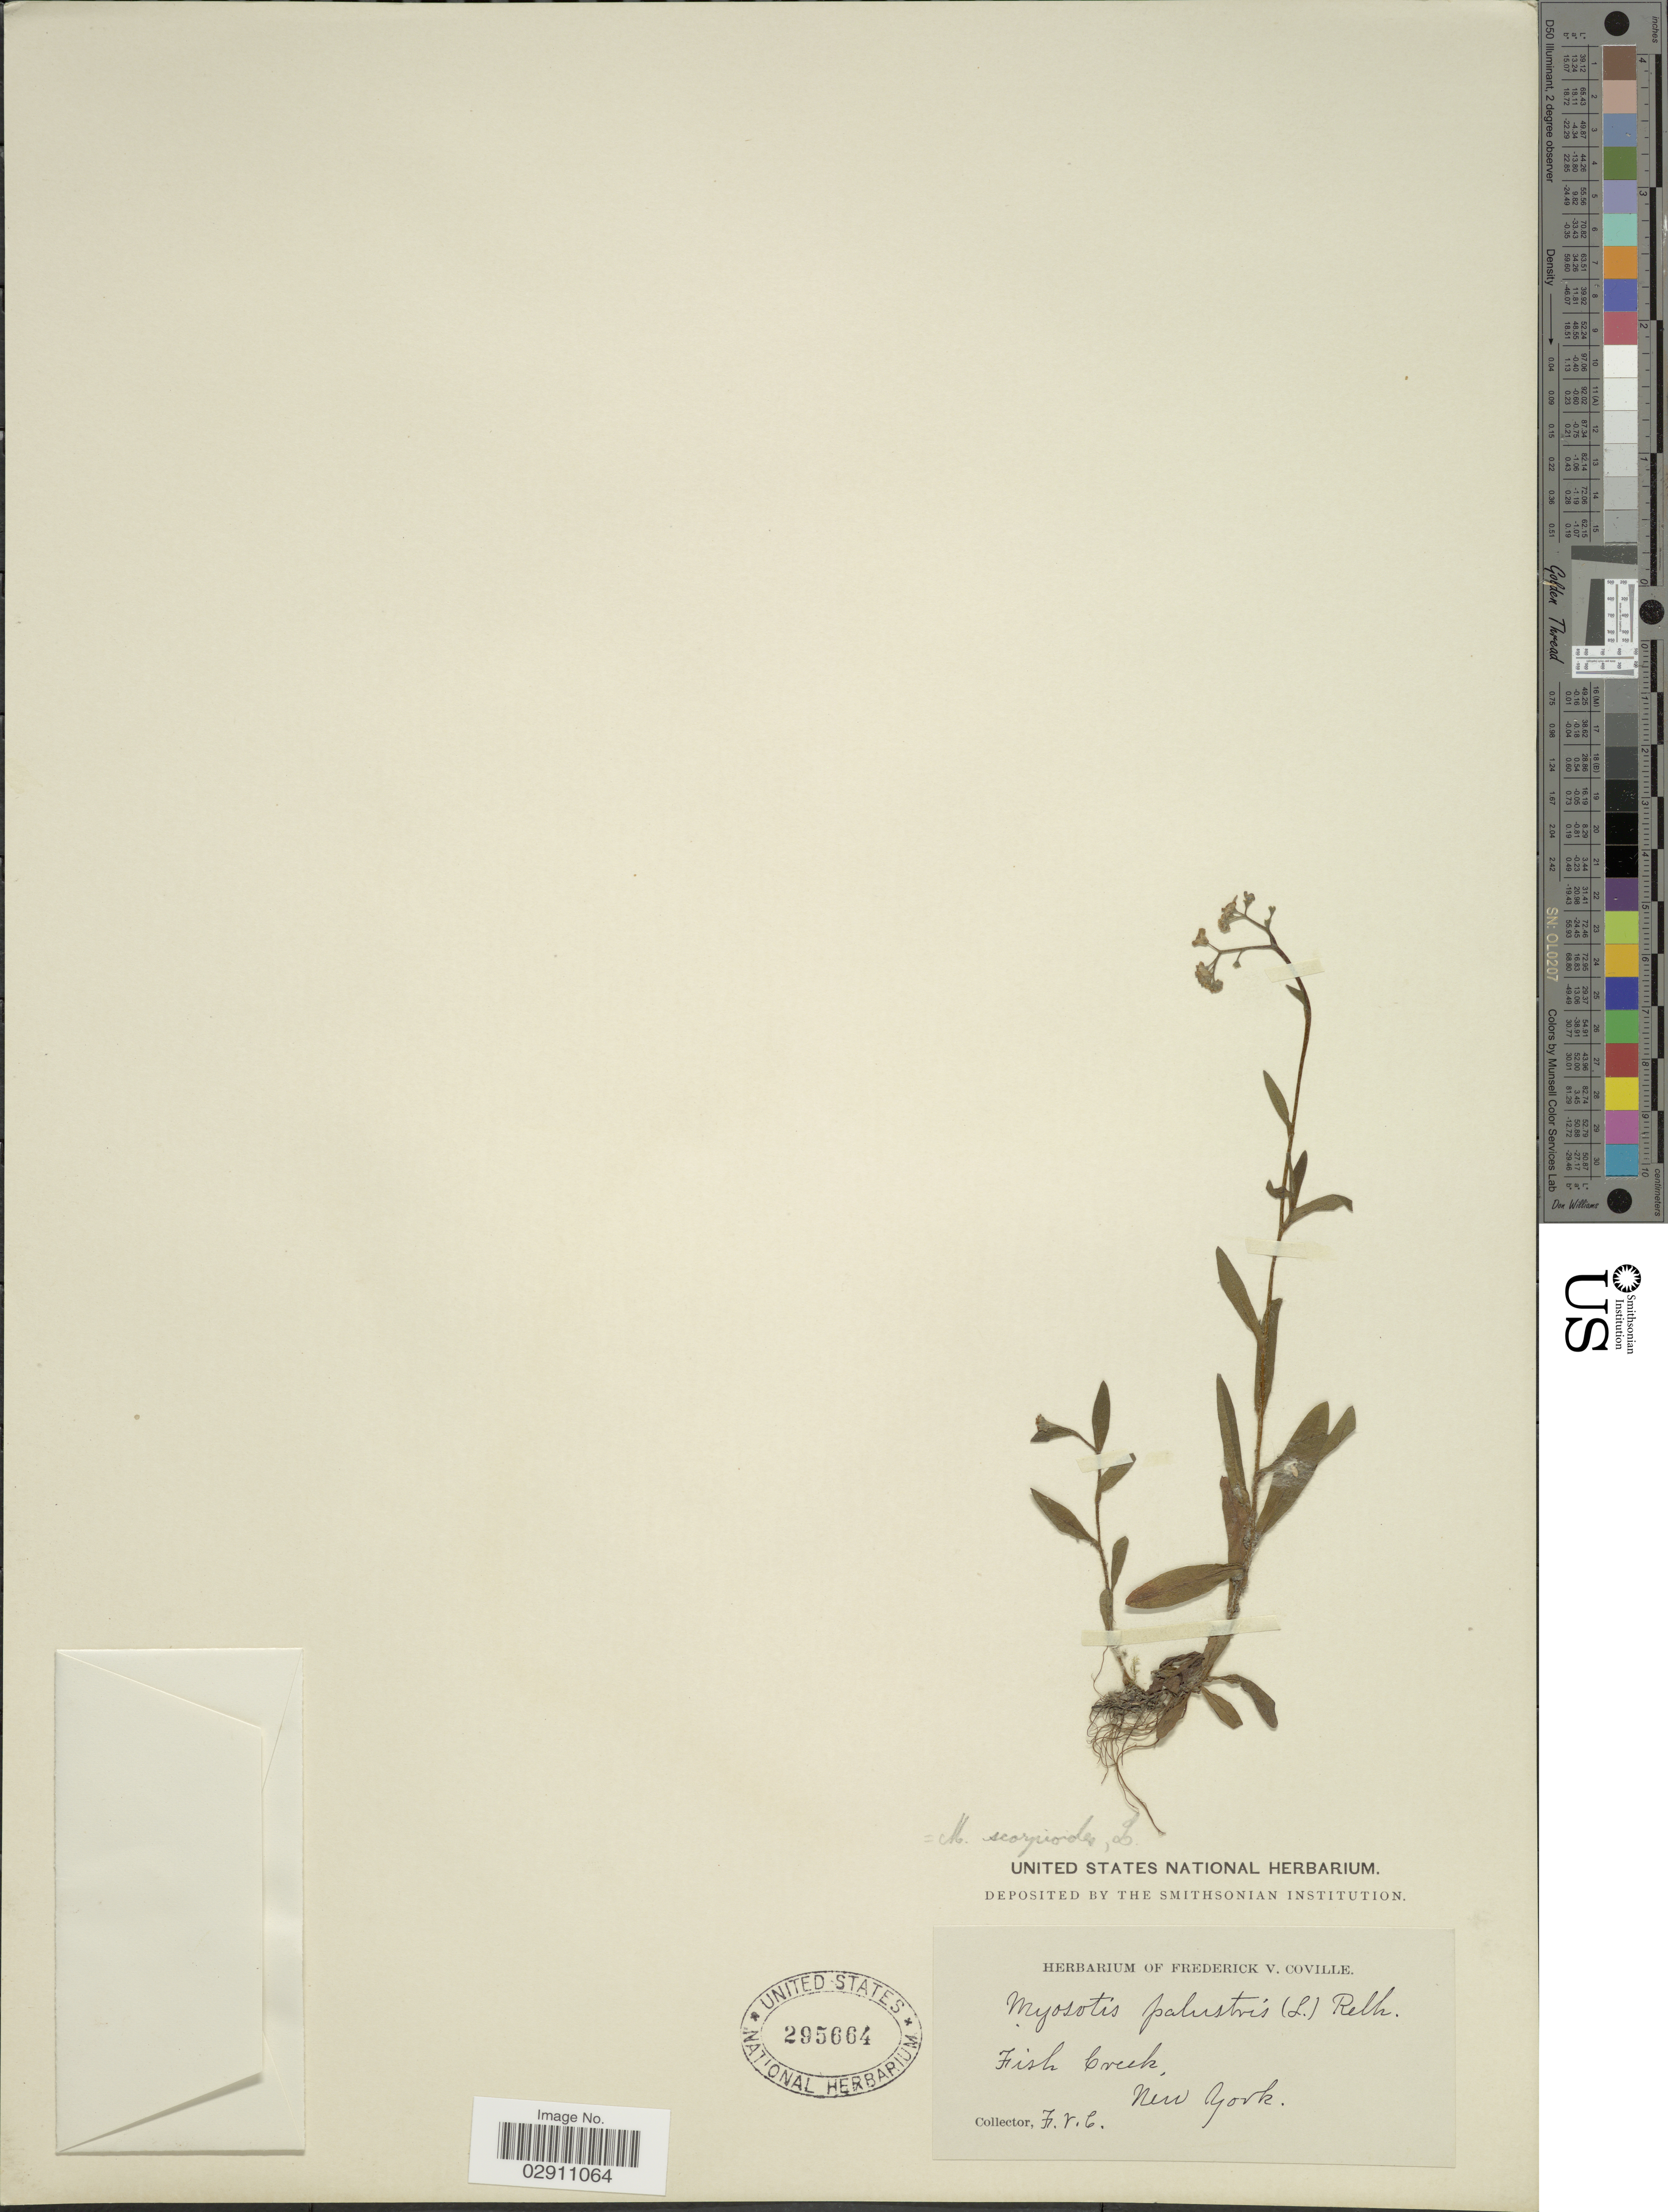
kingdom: Plantae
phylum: Tracheophyta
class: Magnoliopsida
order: Boraginales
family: Boraginaceae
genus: Myosotis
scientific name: Myosotis scorpioides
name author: L.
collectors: F. V. Coville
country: United States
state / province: New York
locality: Fish Creek.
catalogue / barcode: US 295664